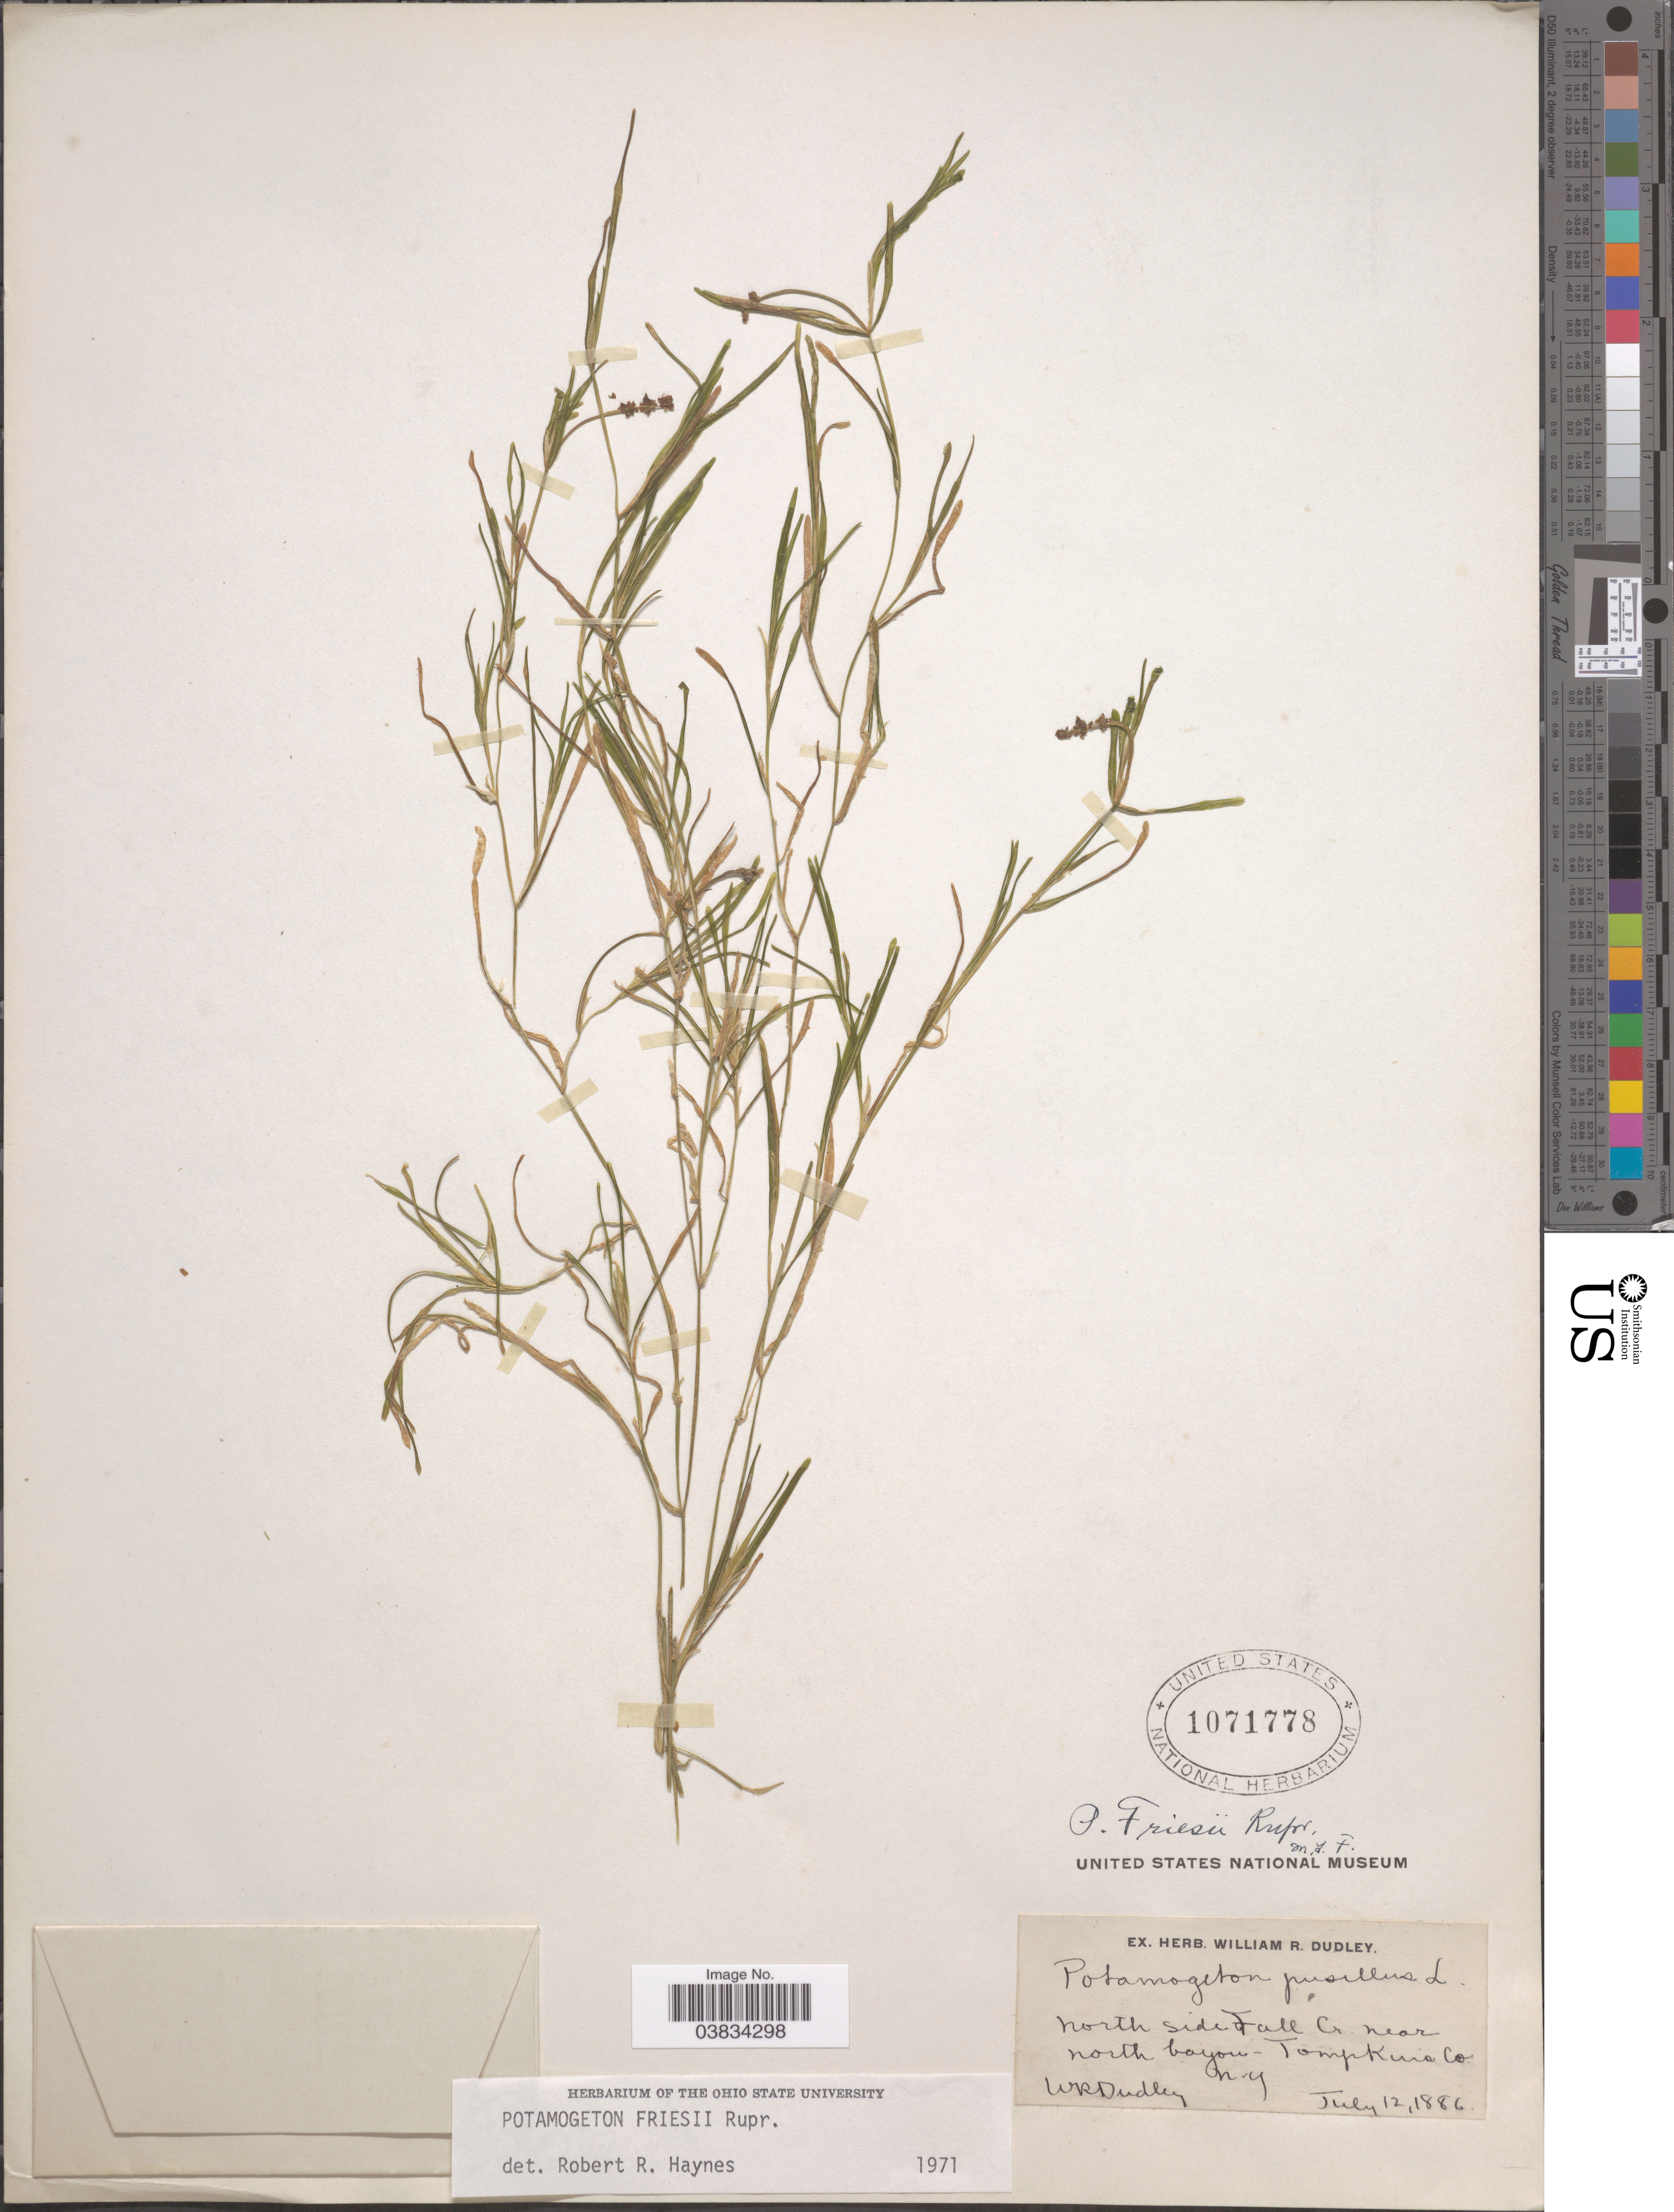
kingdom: Plantae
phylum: Tracheophyta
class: Liliopsida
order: Alismatales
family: Potamogetonaceae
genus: Potamogeton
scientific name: Potamogeton friesii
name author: Rupr.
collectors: W. Dudley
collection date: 1886-07-12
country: United States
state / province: New York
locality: North side Fall Cr. near north bayou - Tompkins Co.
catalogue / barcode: US 1071778